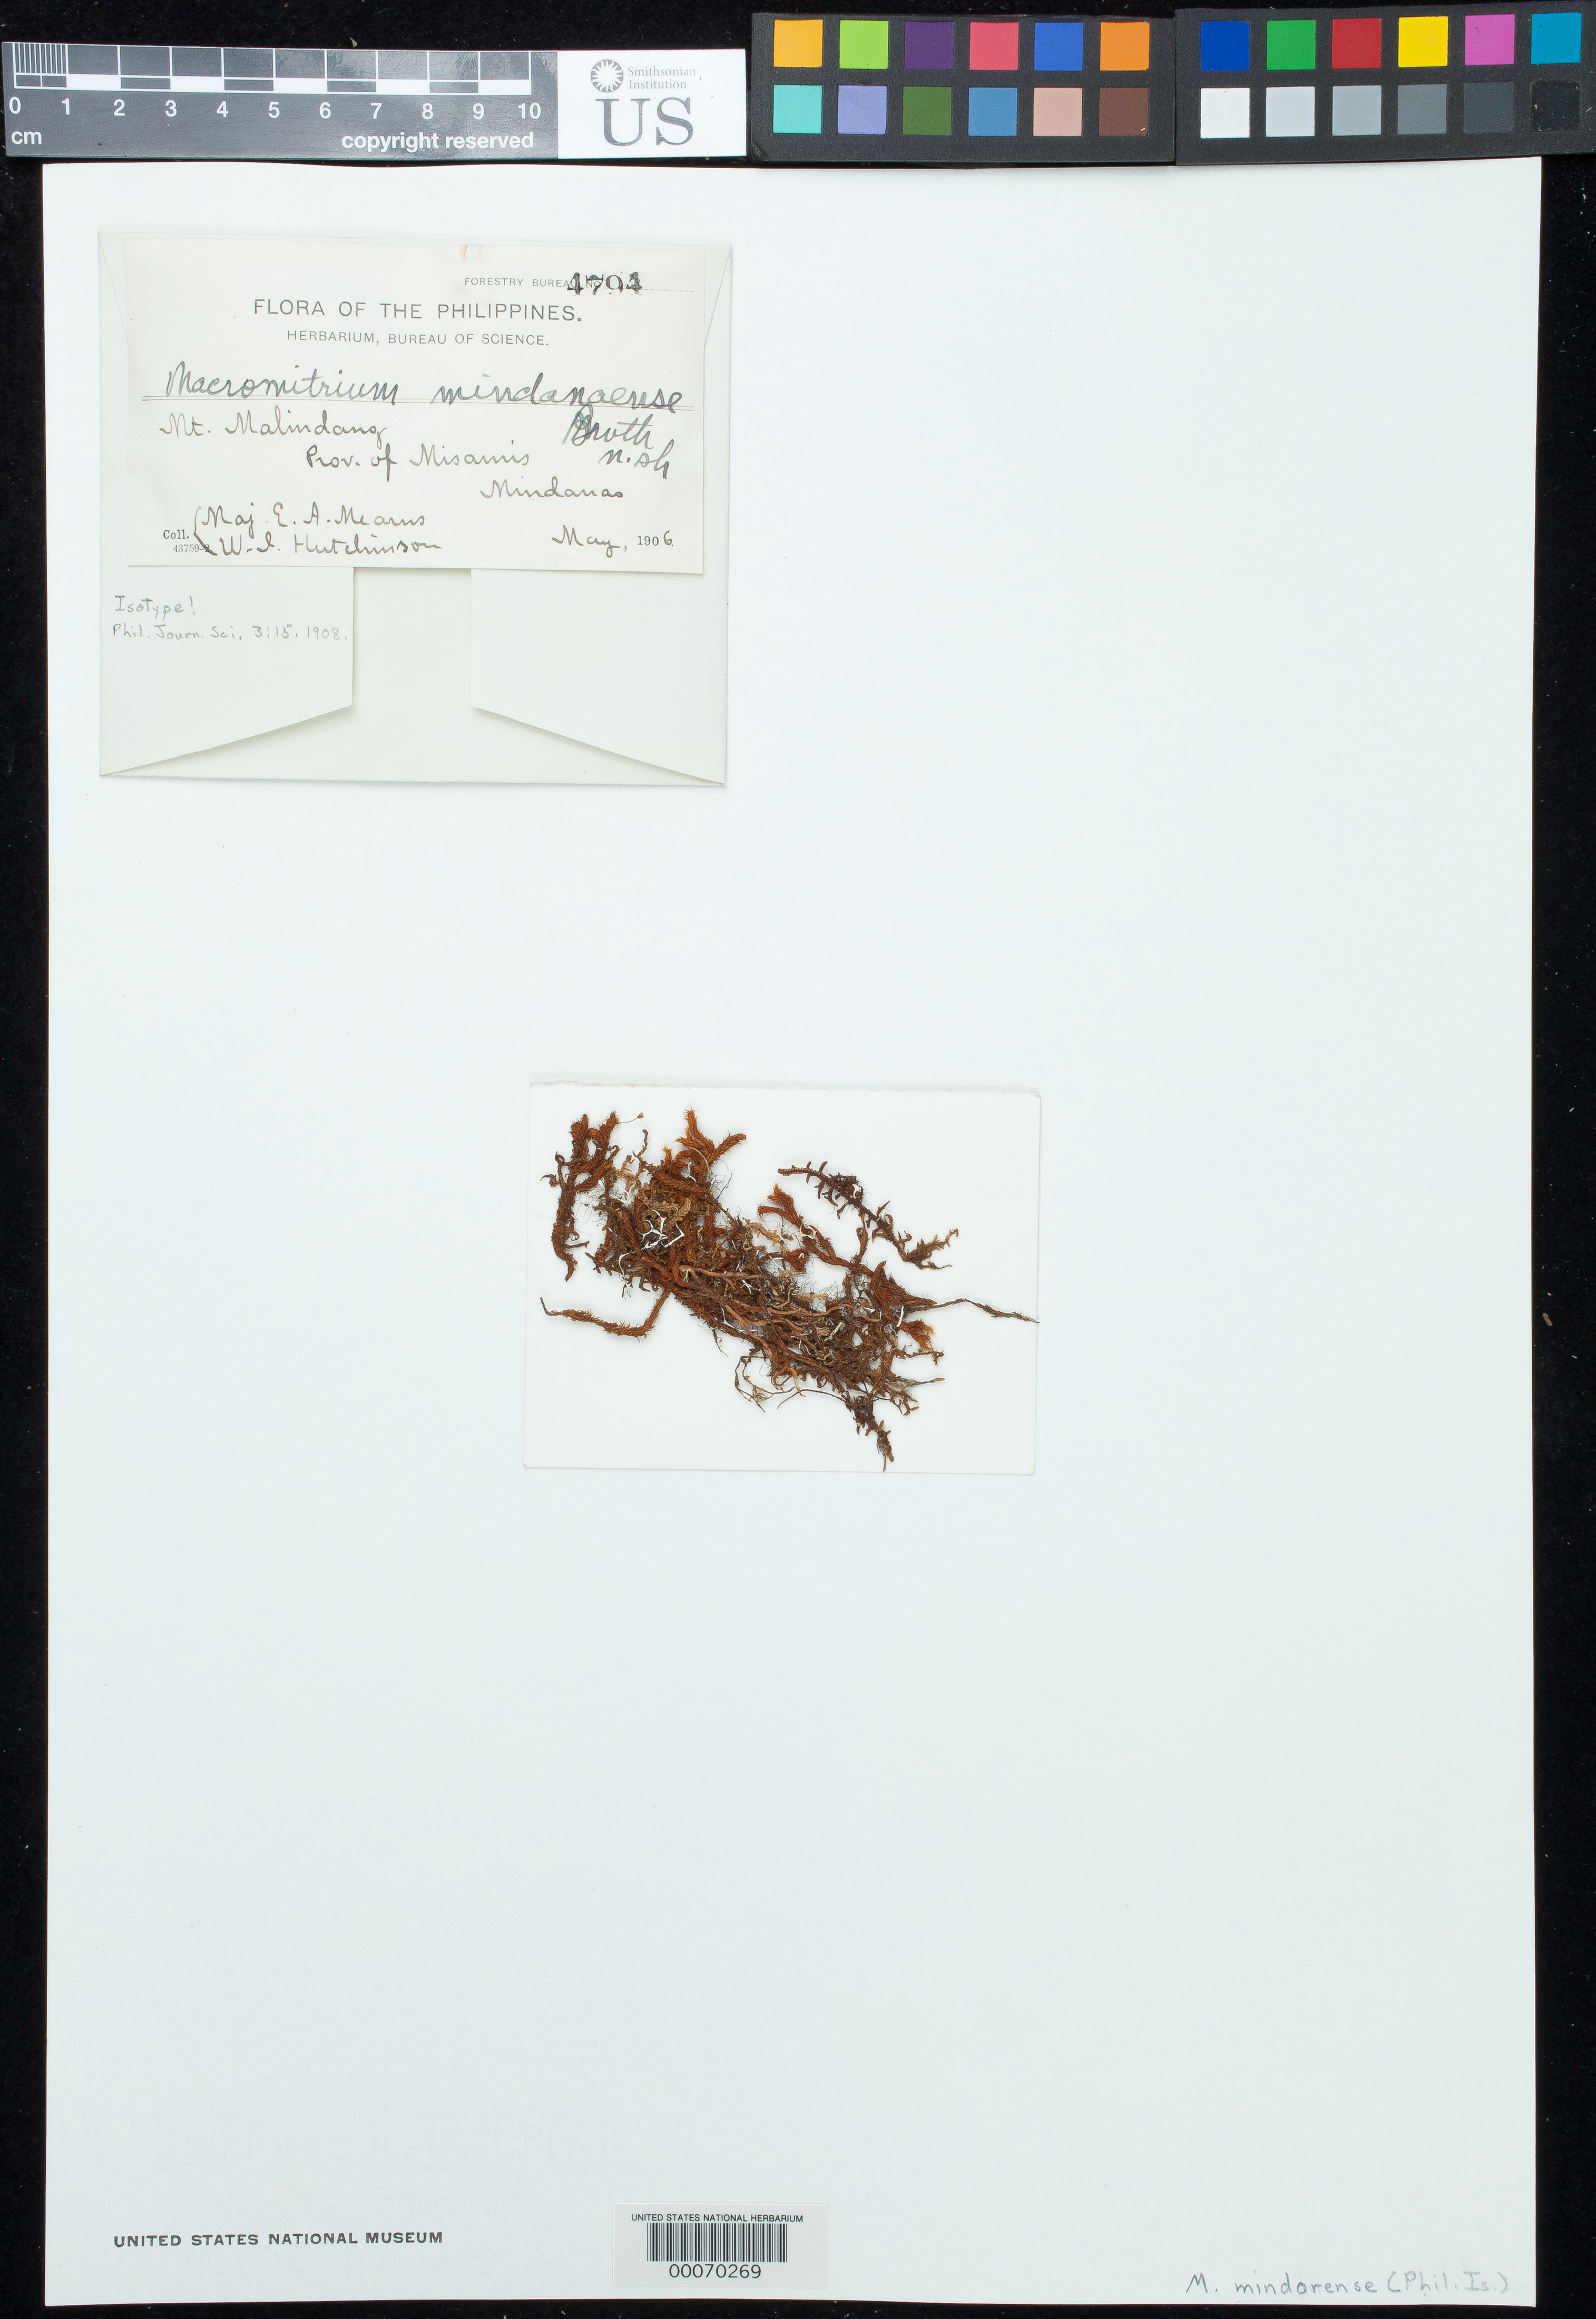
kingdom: Plantae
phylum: Bryophyta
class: Bryopsida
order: Orthotrichales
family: Orthotrichaceae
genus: Macromitrium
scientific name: Macromitrium mindanaense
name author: Broth.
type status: Isotype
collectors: E. A. Mearns & W. I. Hutchinson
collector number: Bur. Sci. 4794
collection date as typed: May 1906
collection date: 1906-05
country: Philippines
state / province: Northern Mindanao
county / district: Misamis Occidental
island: Mindanao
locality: Mt. Malindang.